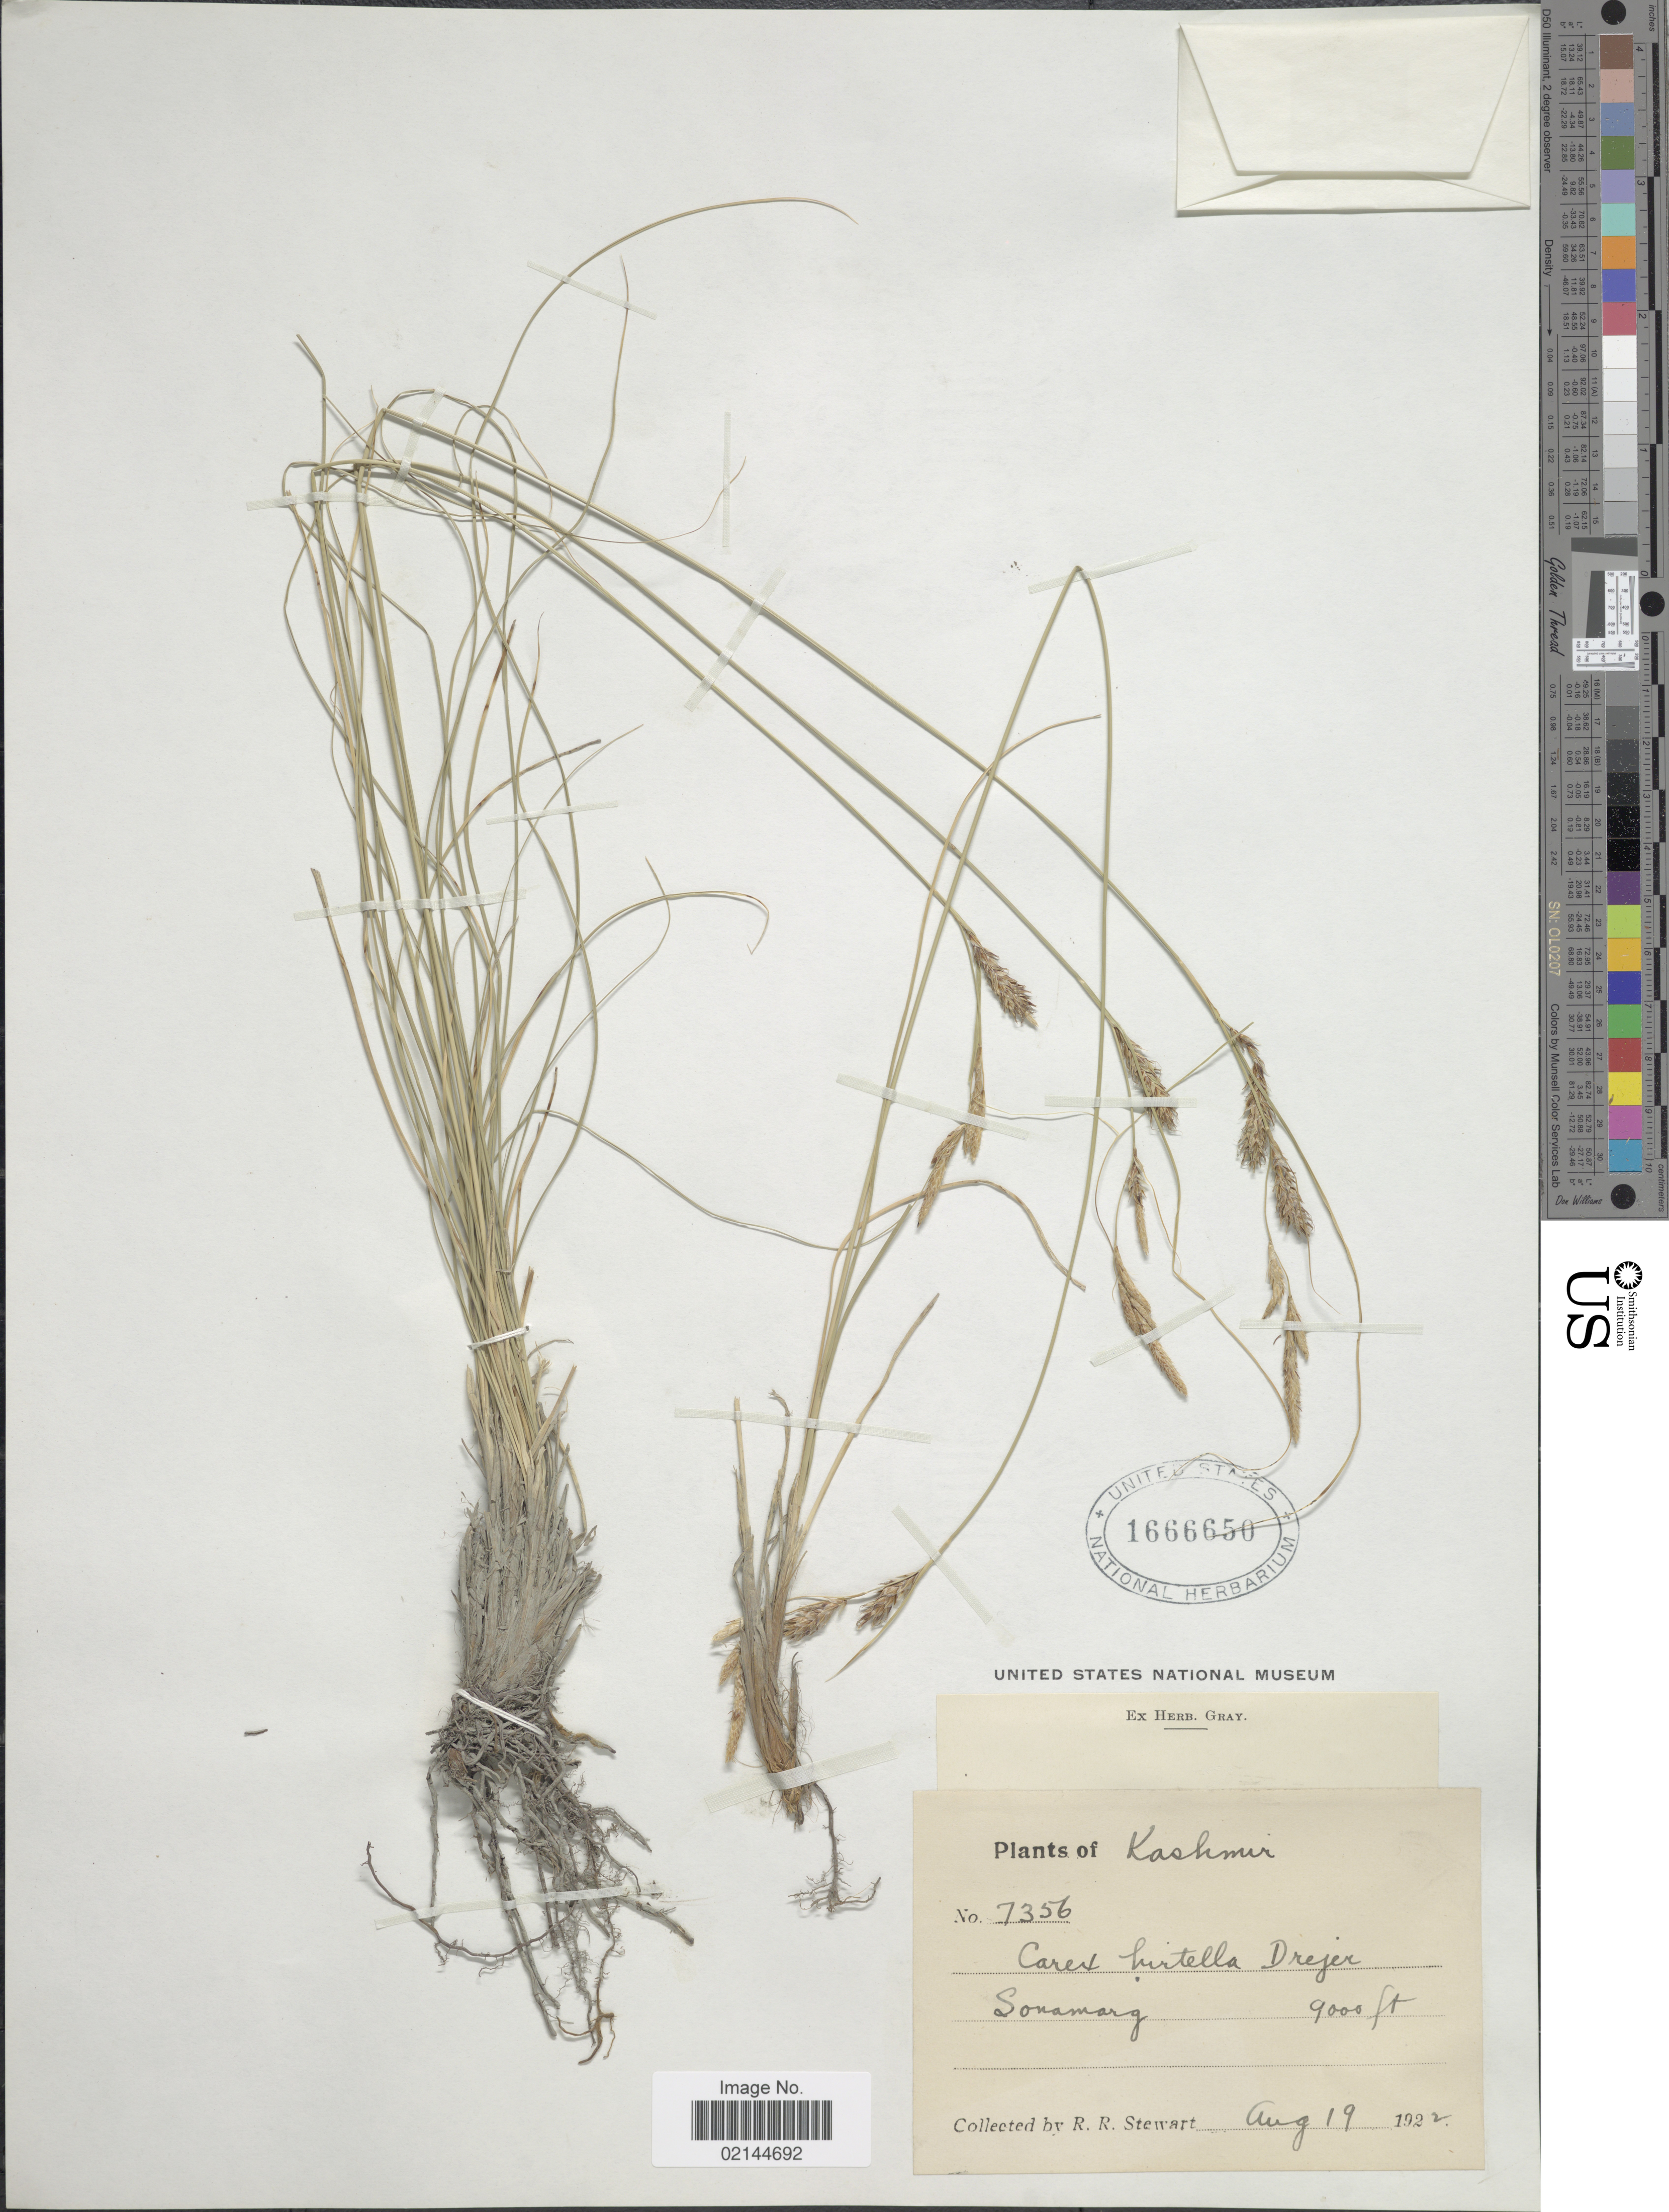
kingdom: Plantae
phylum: Tracheophyta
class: Liliopsida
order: Poales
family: Cyperaceae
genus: Carex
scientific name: Carex plectobasis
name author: V.I. Krecz.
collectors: R. R. Stewart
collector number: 7356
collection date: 1922-08-19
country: India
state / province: Jammu and Kashmir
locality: Kashmir, Sonamarg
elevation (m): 2743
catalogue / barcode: US 1666650